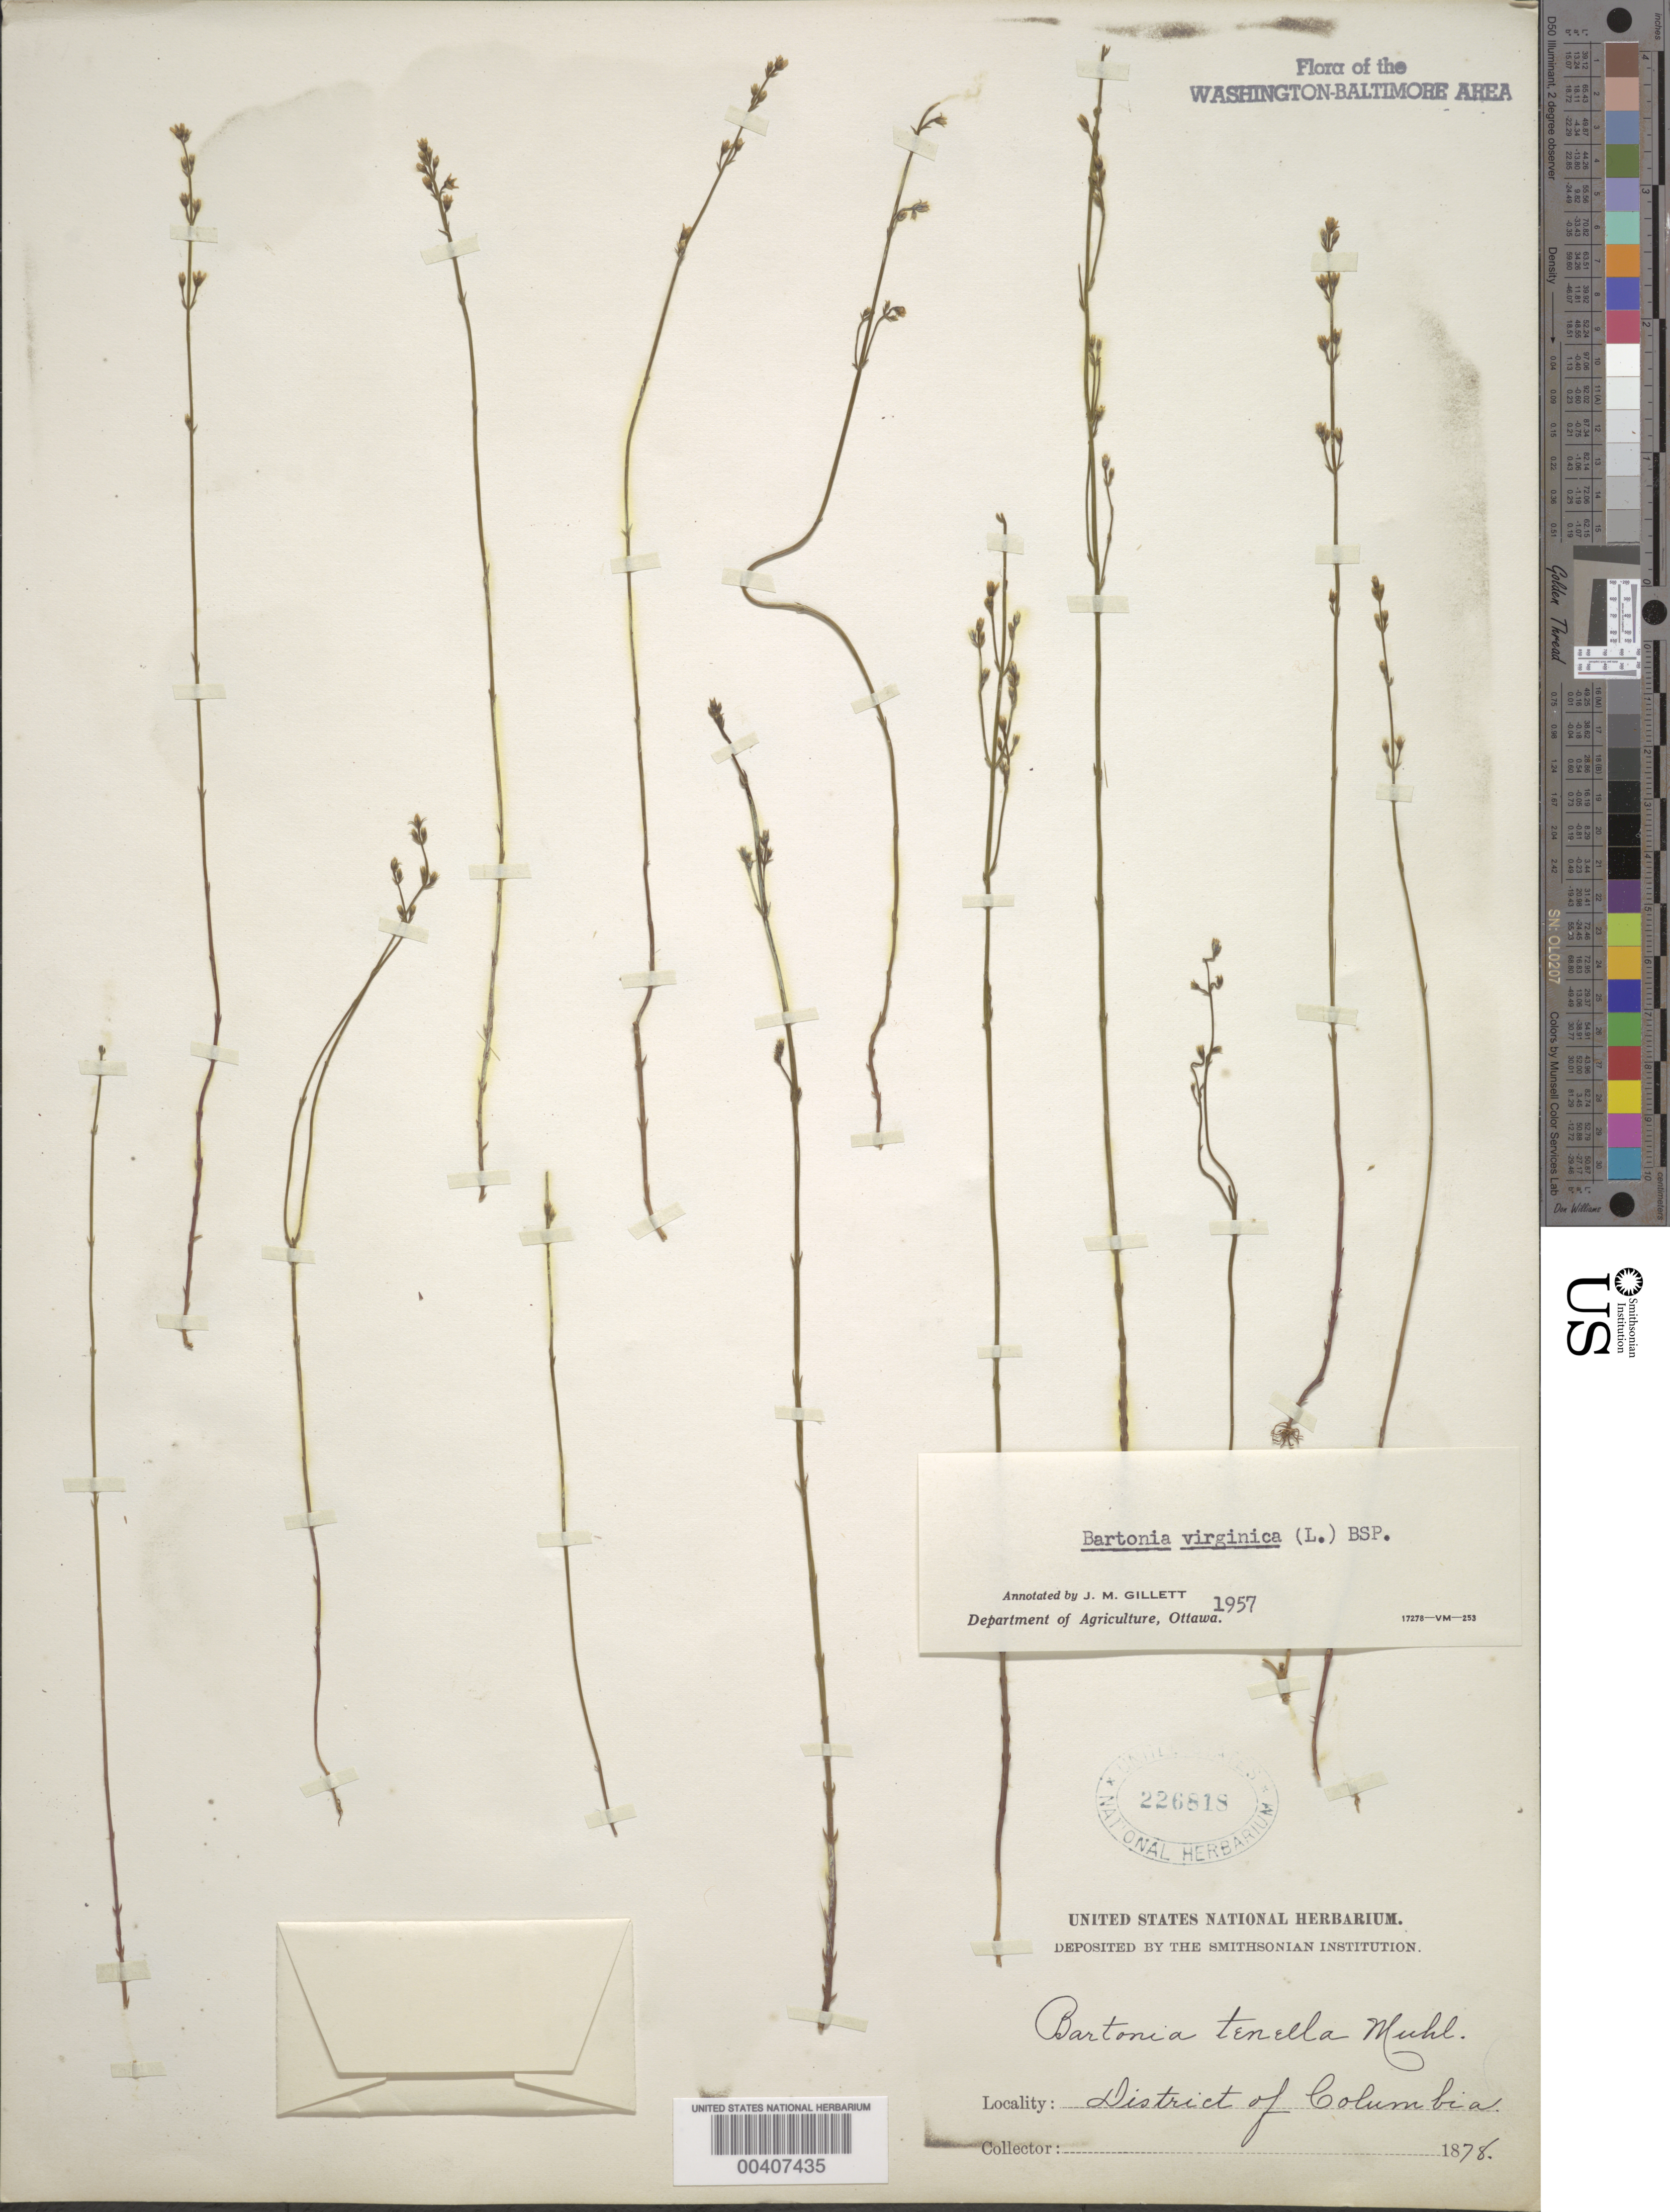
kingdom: Plantae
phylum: Tracheophyta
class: Magnoliopsida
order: Gentianales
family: Gentianaceae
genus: Bartonia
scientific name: Bartonia virginica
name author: (L.) Britton, Stearns & Poggenb.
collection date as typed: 1878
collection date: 1878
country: United States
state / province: District of Columbia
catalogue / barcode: US 226818